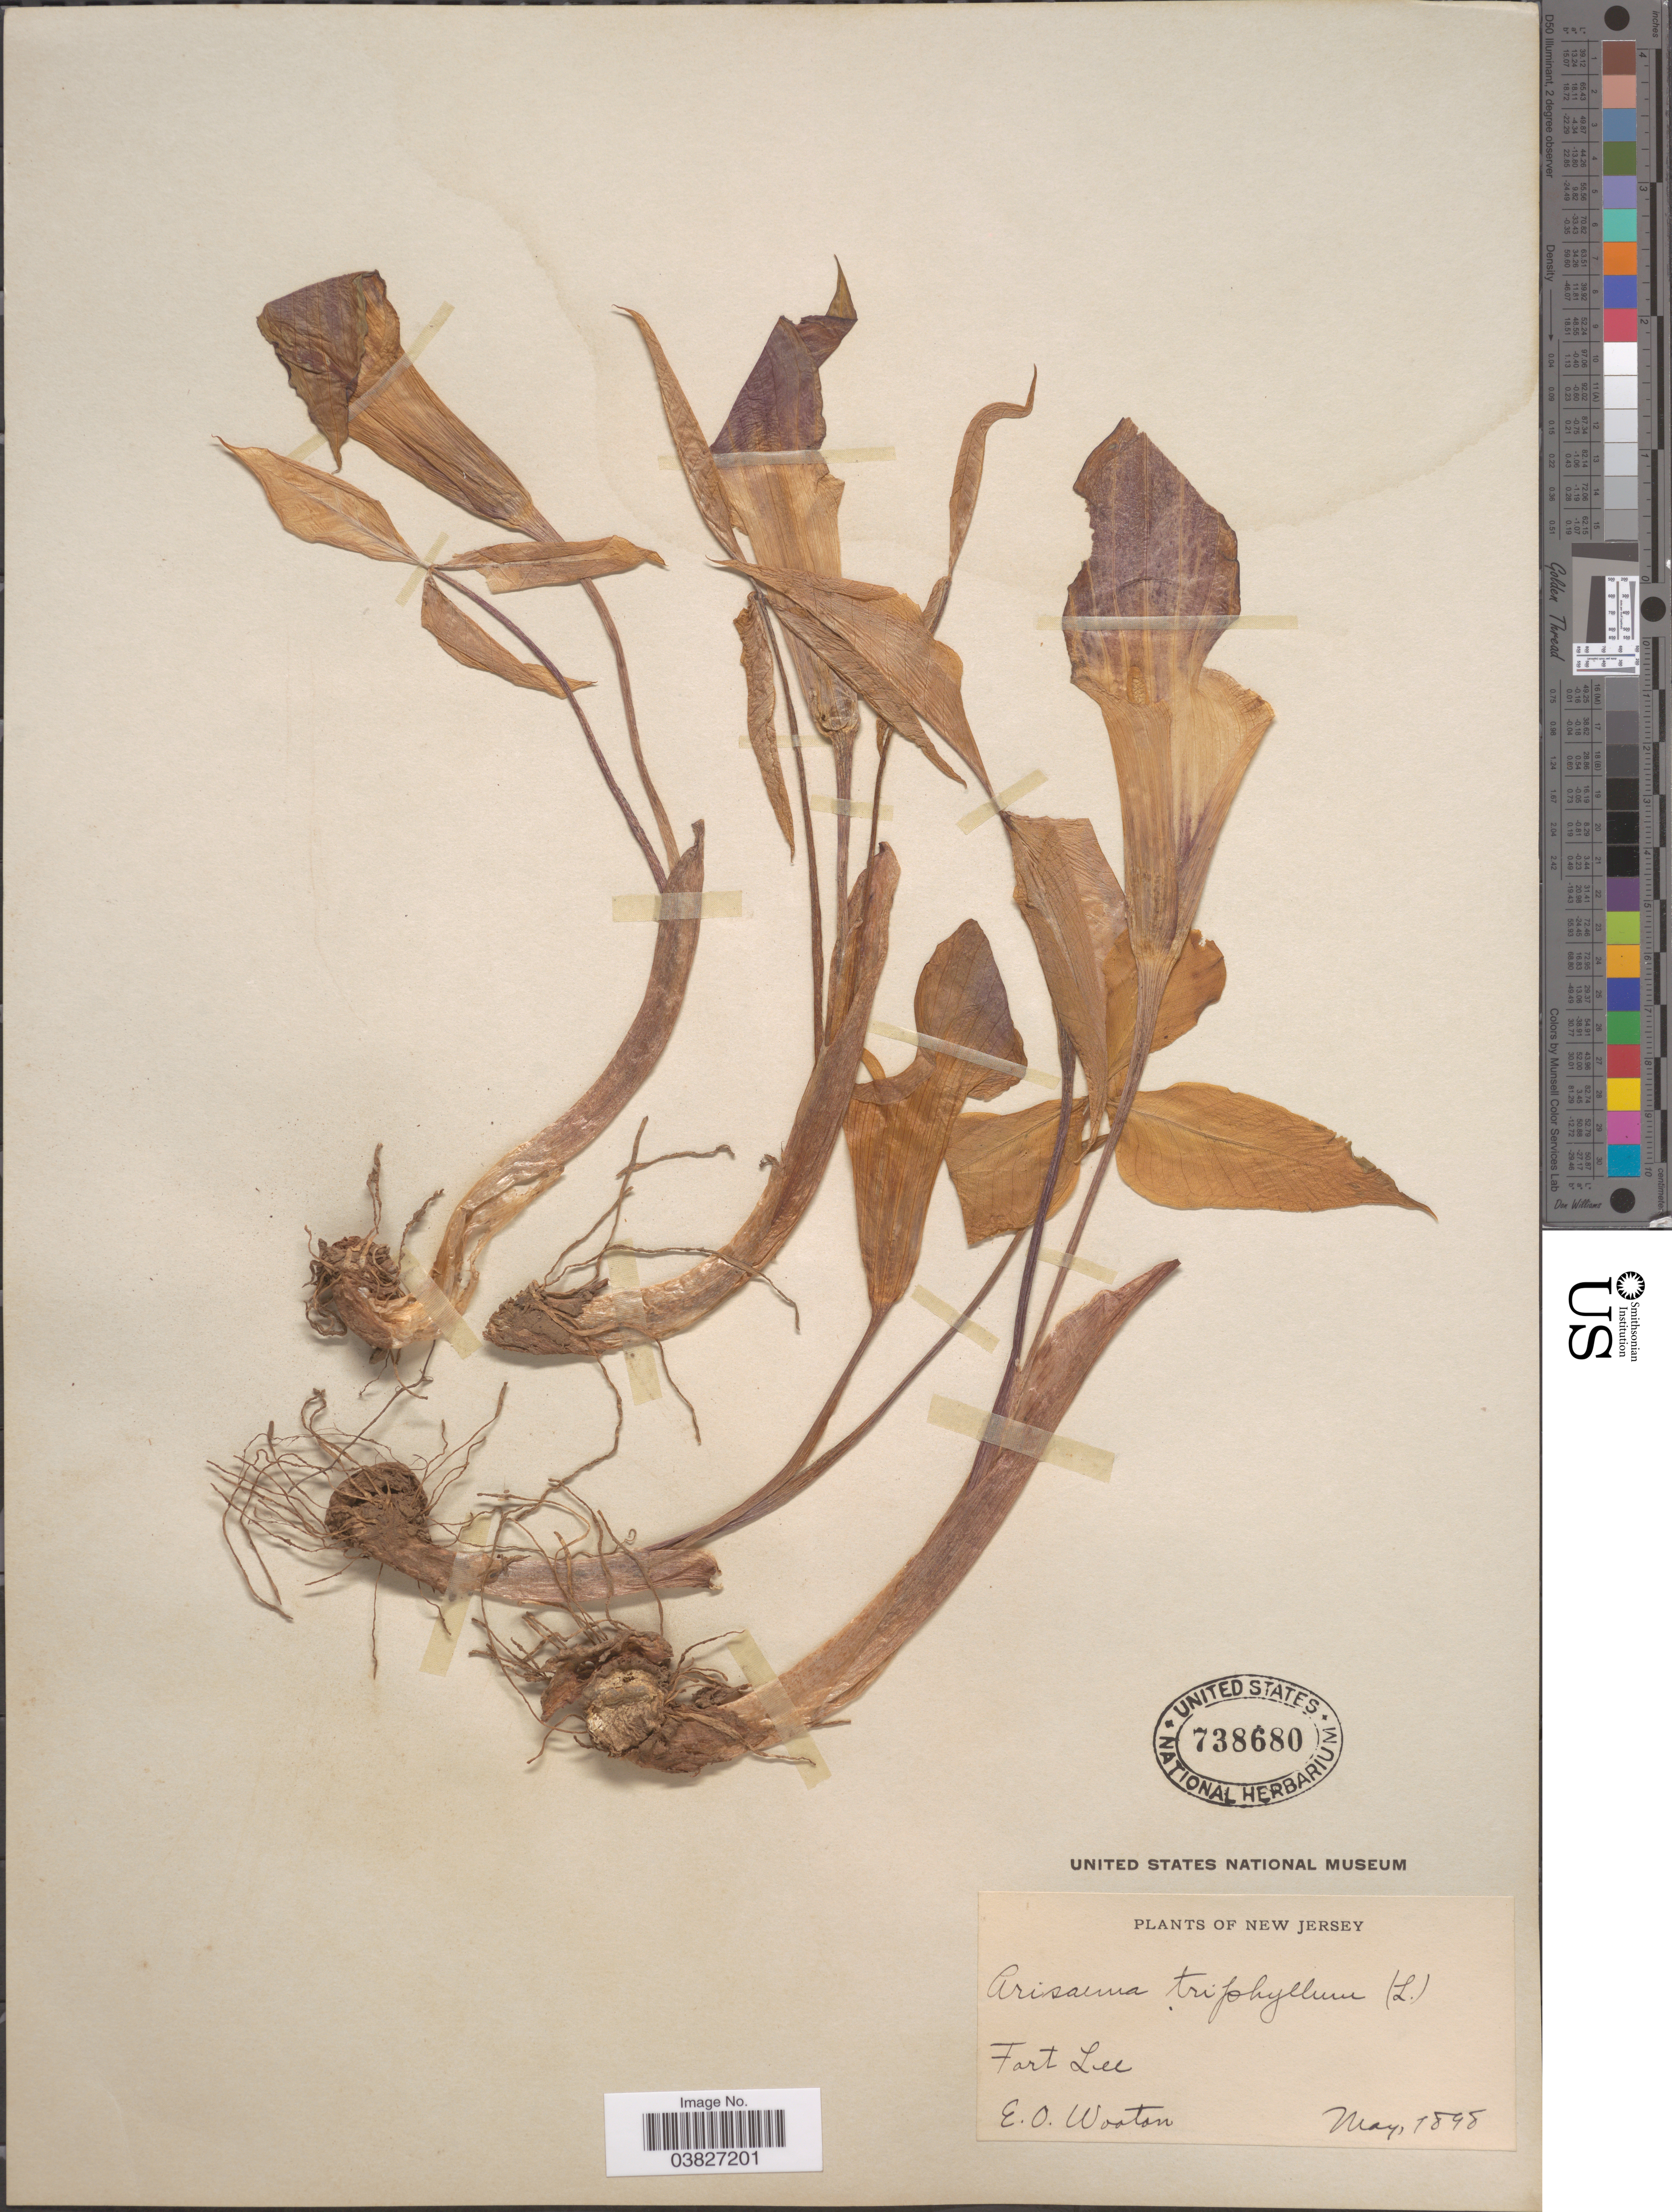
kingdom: Plantae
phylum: Tracheophyta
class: Liliopsida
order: Alismatales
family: Araceae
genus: Arisaema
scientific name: Arisaema triphyllum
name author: (L.) Schott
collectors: E. O. Wooton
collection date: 1898-05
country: United States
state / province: New Jersey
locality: Fort Lee.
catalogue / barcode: US 738680